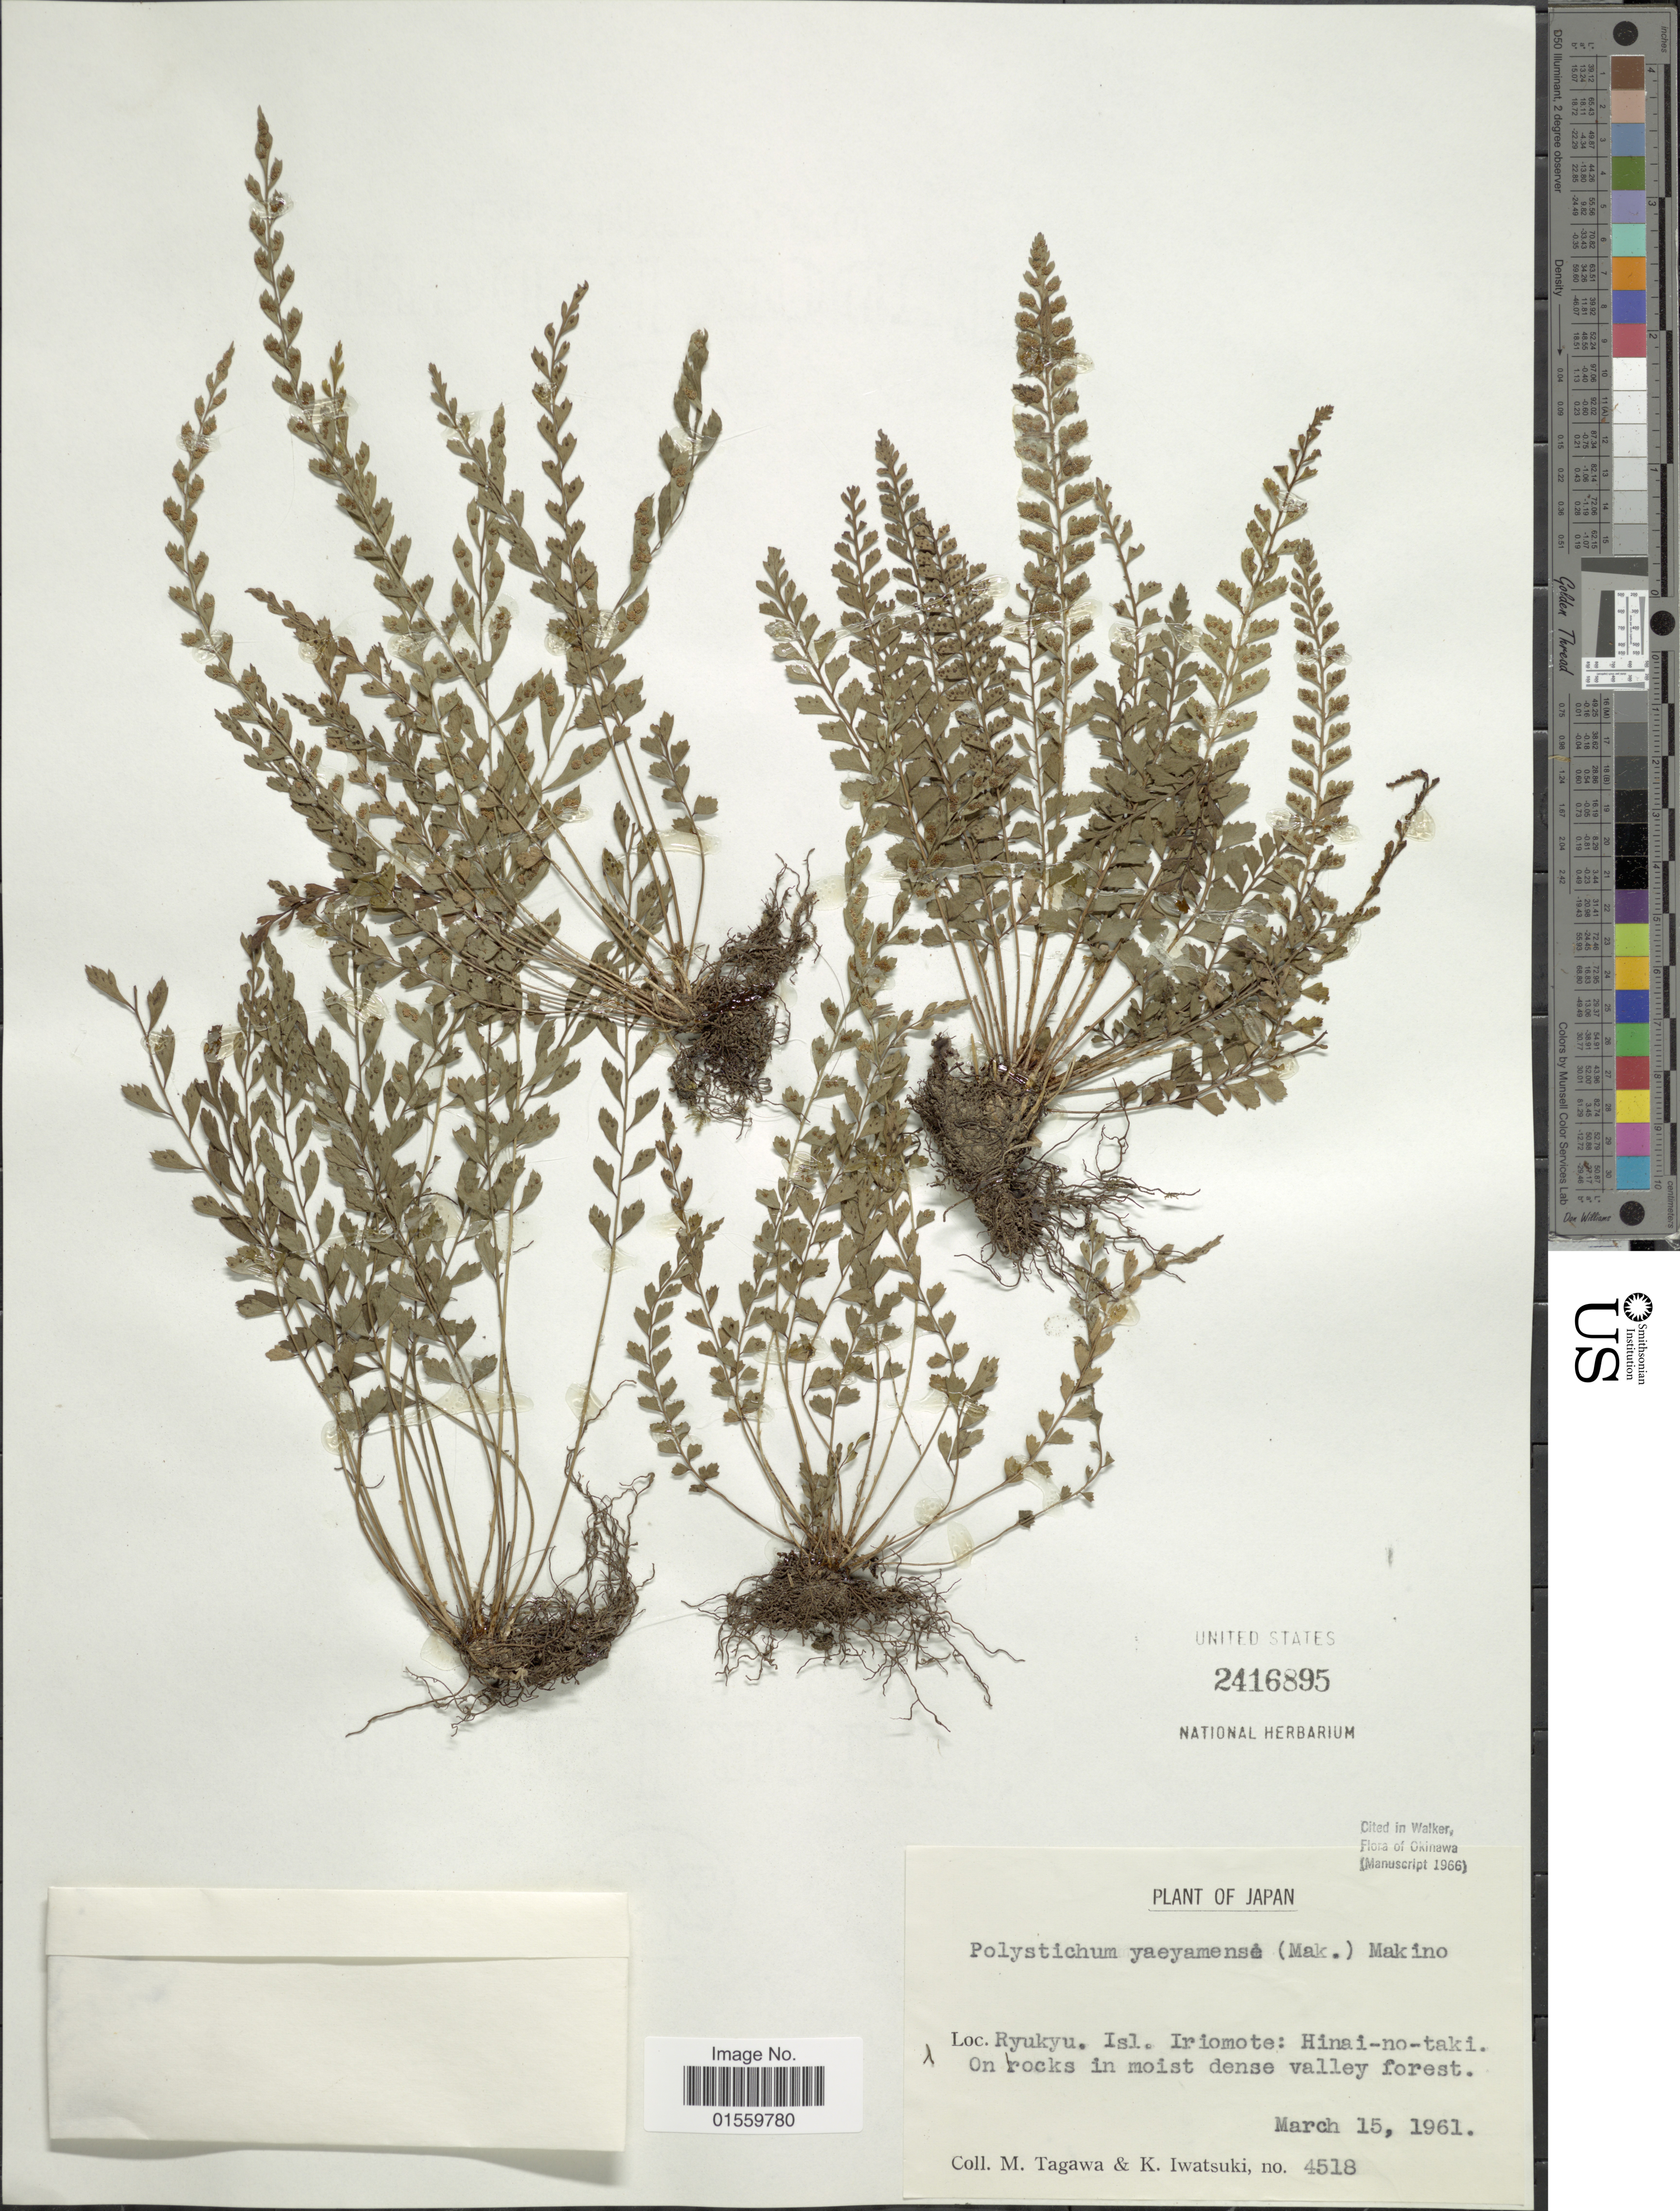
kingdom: Plantae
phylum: Tracheophyta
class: Polypodiopsida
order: Polypodiales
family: Dryopteridaceae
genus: Polystichum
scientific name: Polystichum yaeyamense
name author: (Makino) Makino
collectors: M. Tagawa & K. Iwatsuki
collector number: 4518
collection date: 1961-03-15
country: Japan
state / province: Okinawa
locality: Ryukyu. Isl. Iriomote: Hinai-no-taki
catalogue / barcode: US 2416895